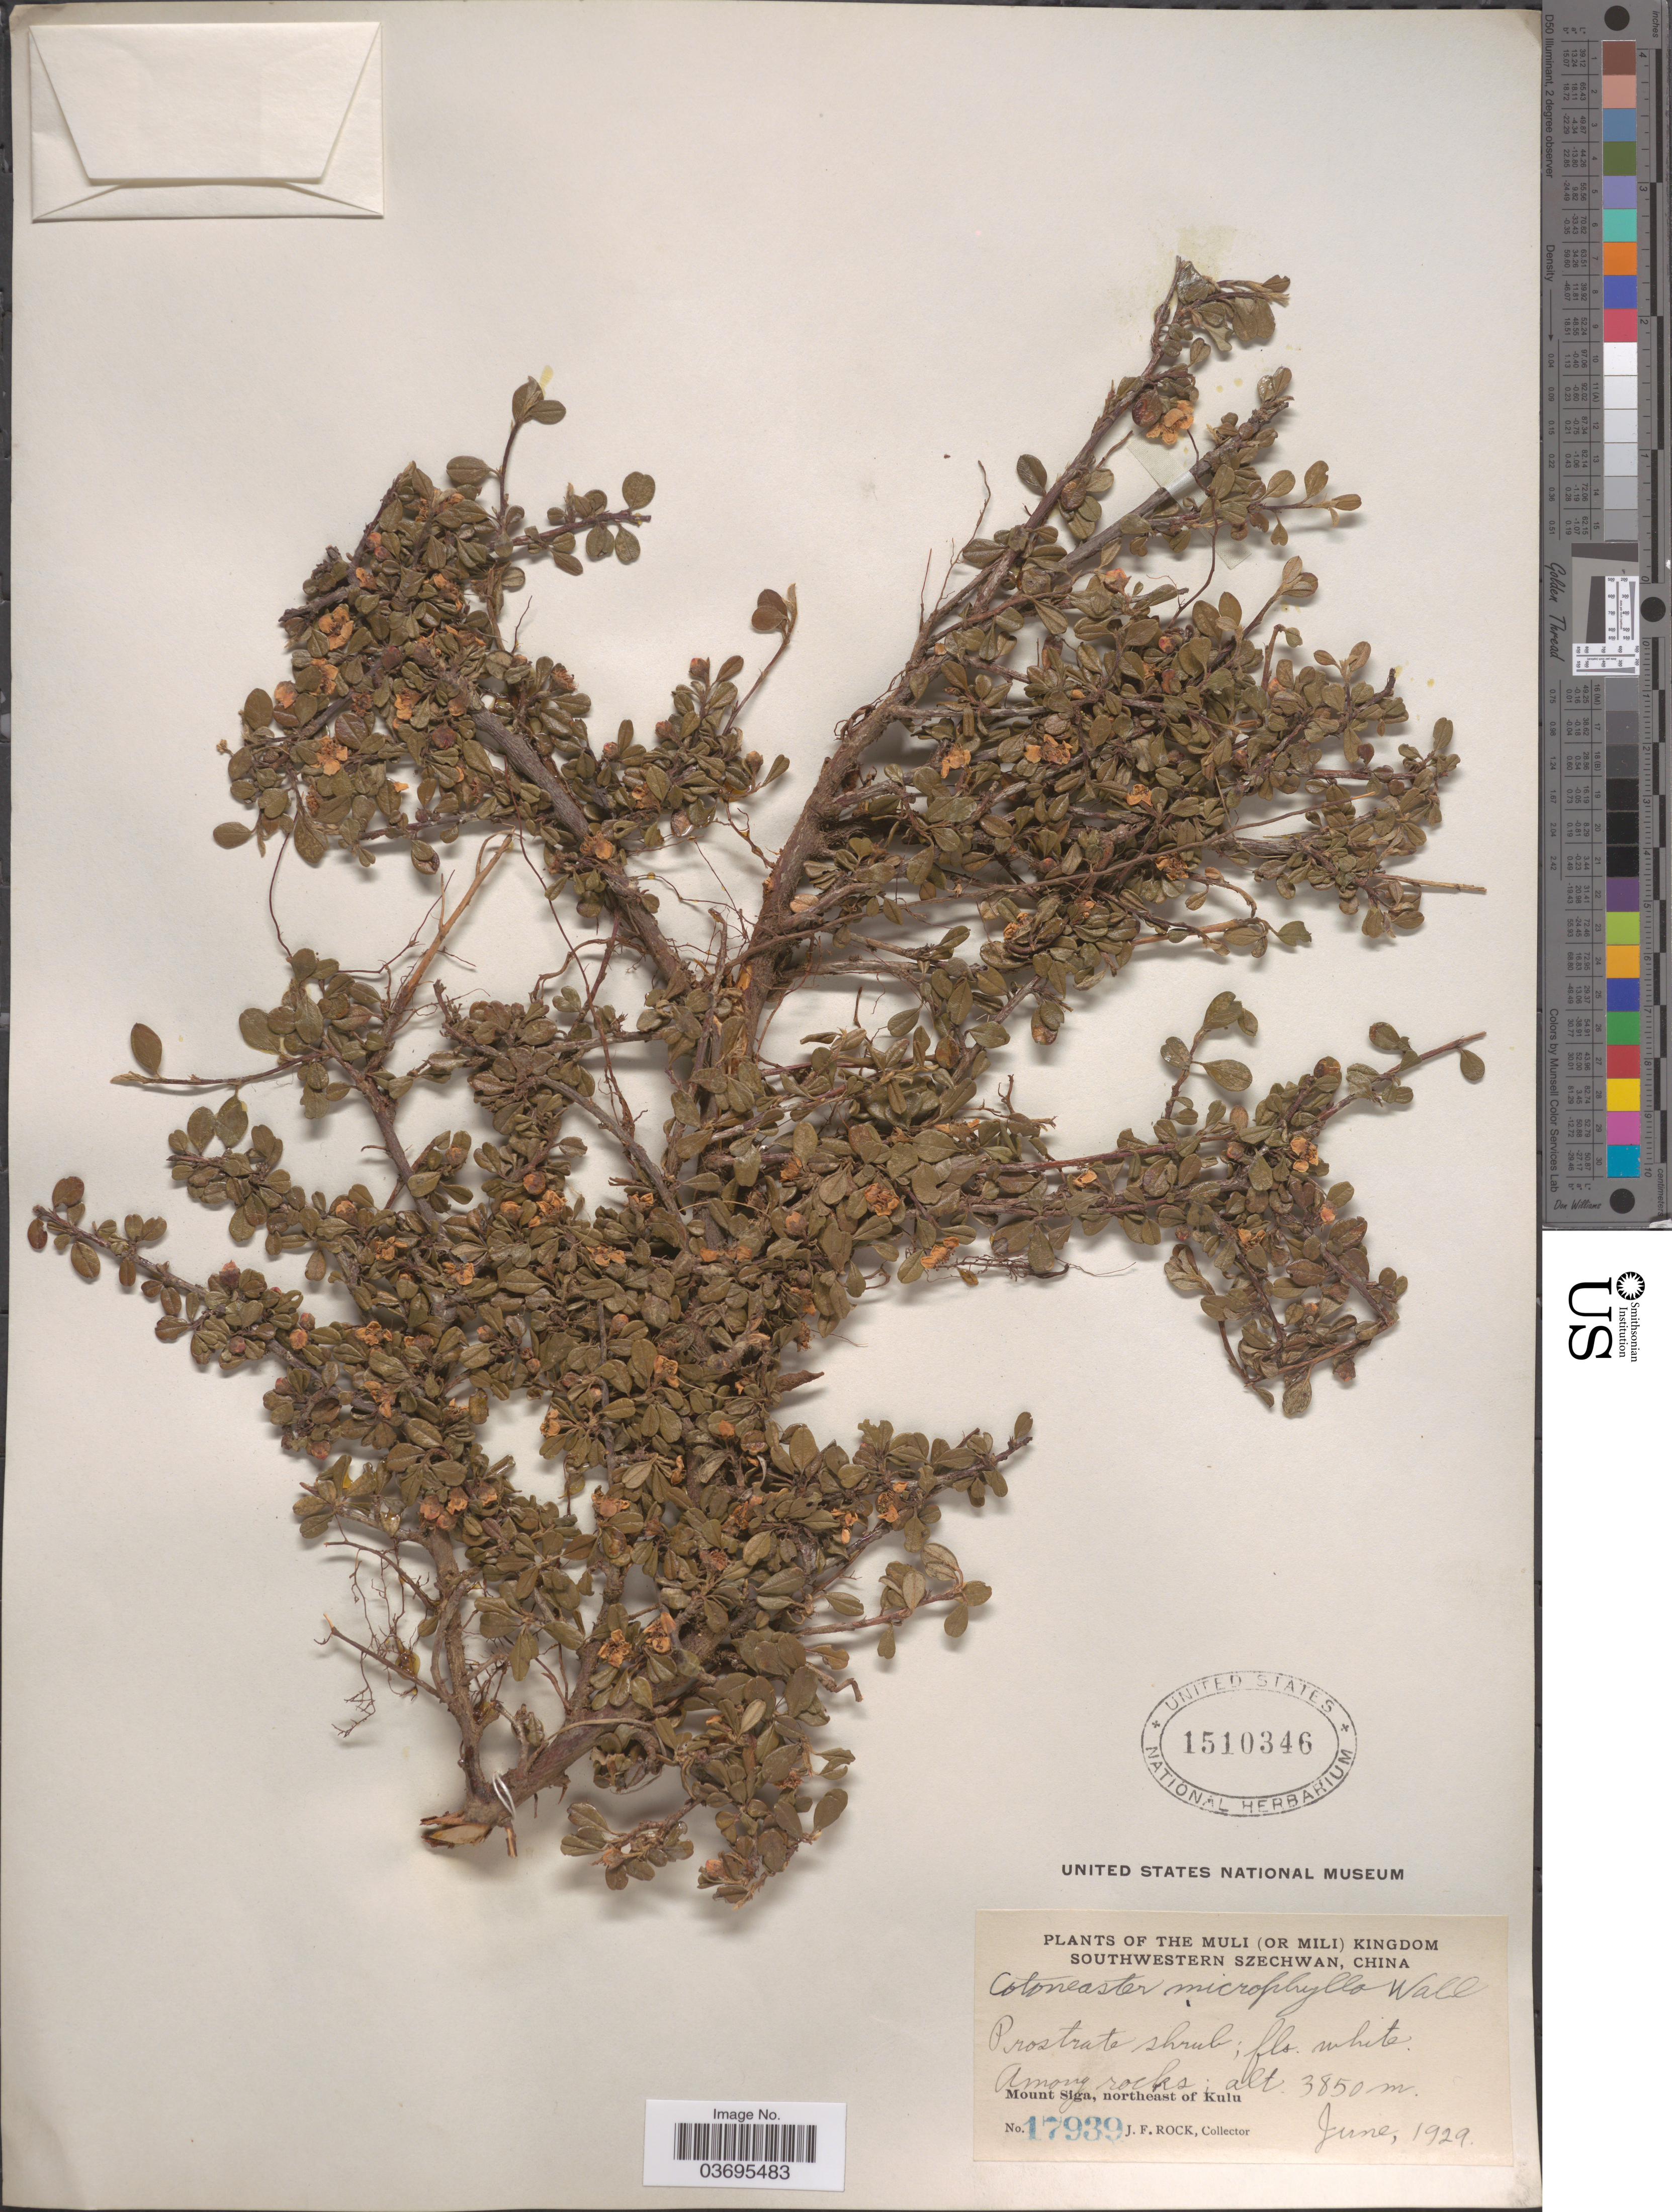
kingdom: Plantae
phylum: Tracheophyta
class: Magnoliopsida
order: Rosales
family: Rosaceae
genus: Cotoneaster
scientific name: Cotoneaster microphyllus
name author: Wall ex Lindl.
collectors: J. Rock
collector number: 17939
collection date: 1929-06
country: China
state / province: Sichuan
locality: The Muli (or Mili) Kingdom, Southwestern Szechwan. Mount Siga, northeast of Kulu.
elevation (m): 3850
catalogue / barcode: US 1510346